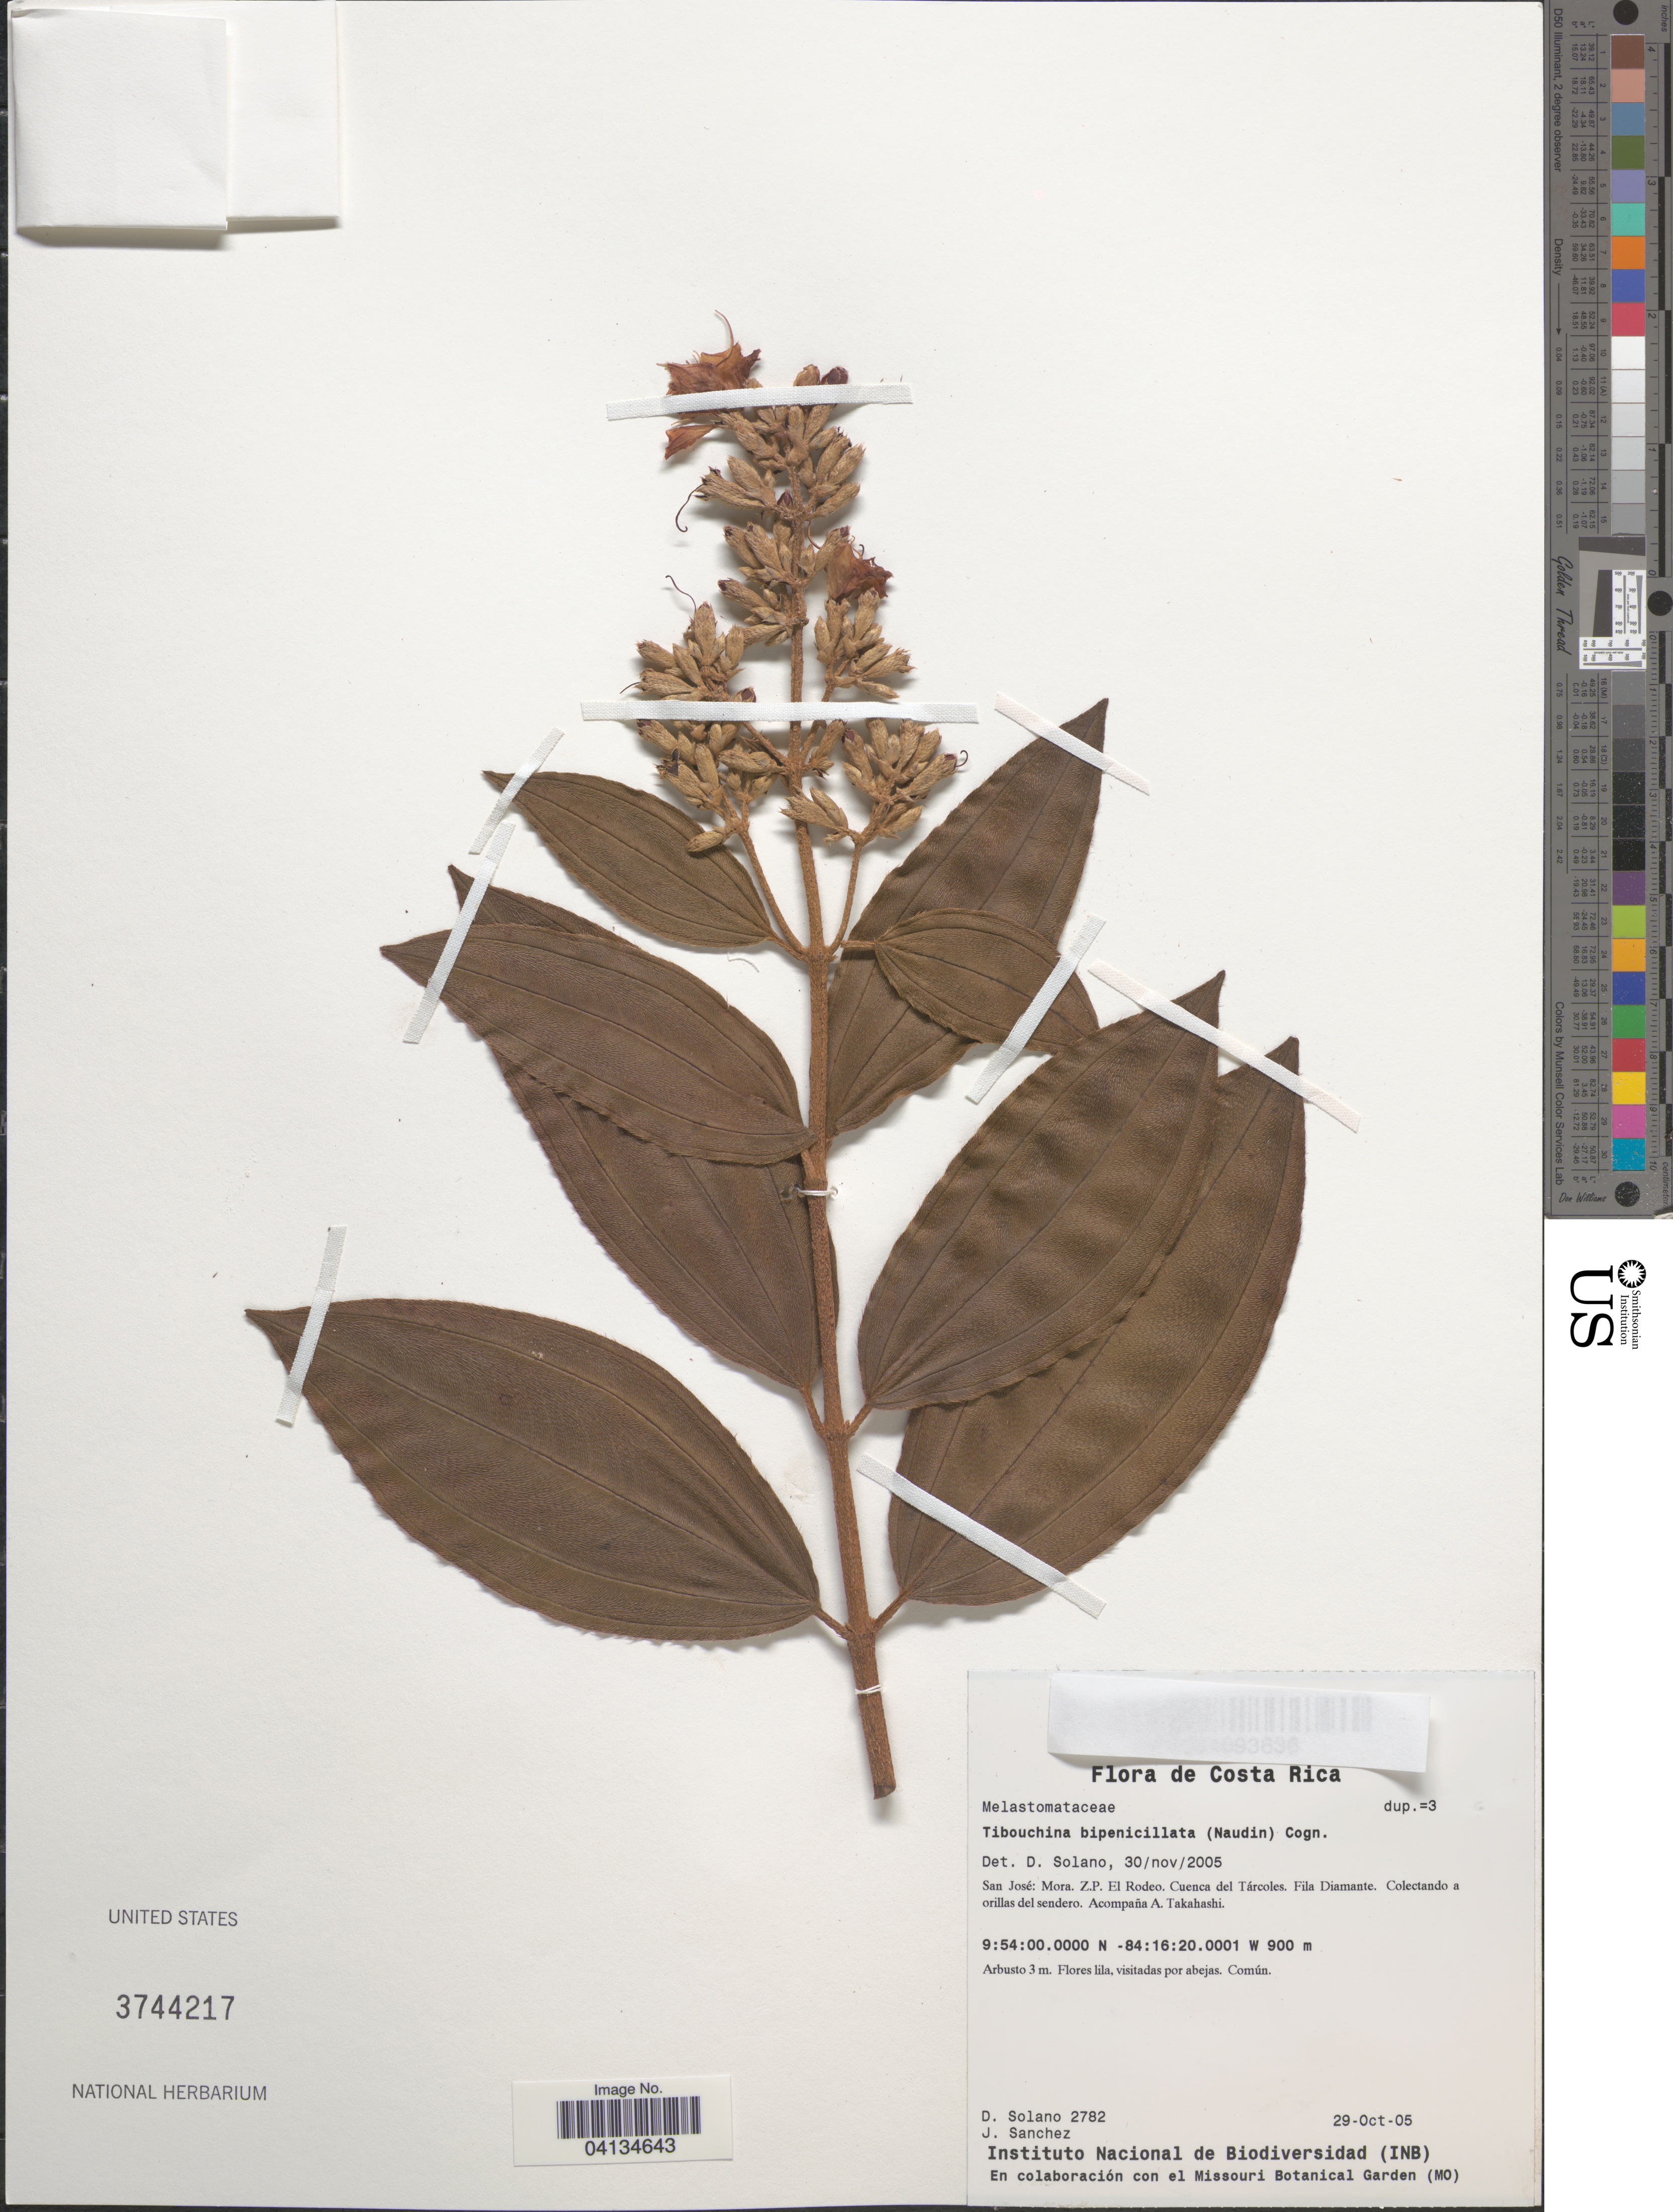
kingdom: Plantae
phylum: Tracheophyta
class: Magnoliopsida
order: Myrtales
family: Melastomataceae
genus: Tibouchina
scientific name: Tibouchina bipenicillata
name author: (Naudin) Cogn.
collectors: D. Solano & J. Sánchez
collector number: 2782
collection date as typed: Transcribed d/m/y: 29/10/5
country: Costa Rica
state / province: San José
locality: Mora. Z.P. El Rodeo. Cuenca del Tárcoles. Fila Diamante.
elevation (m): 900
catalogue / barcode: US 3744217